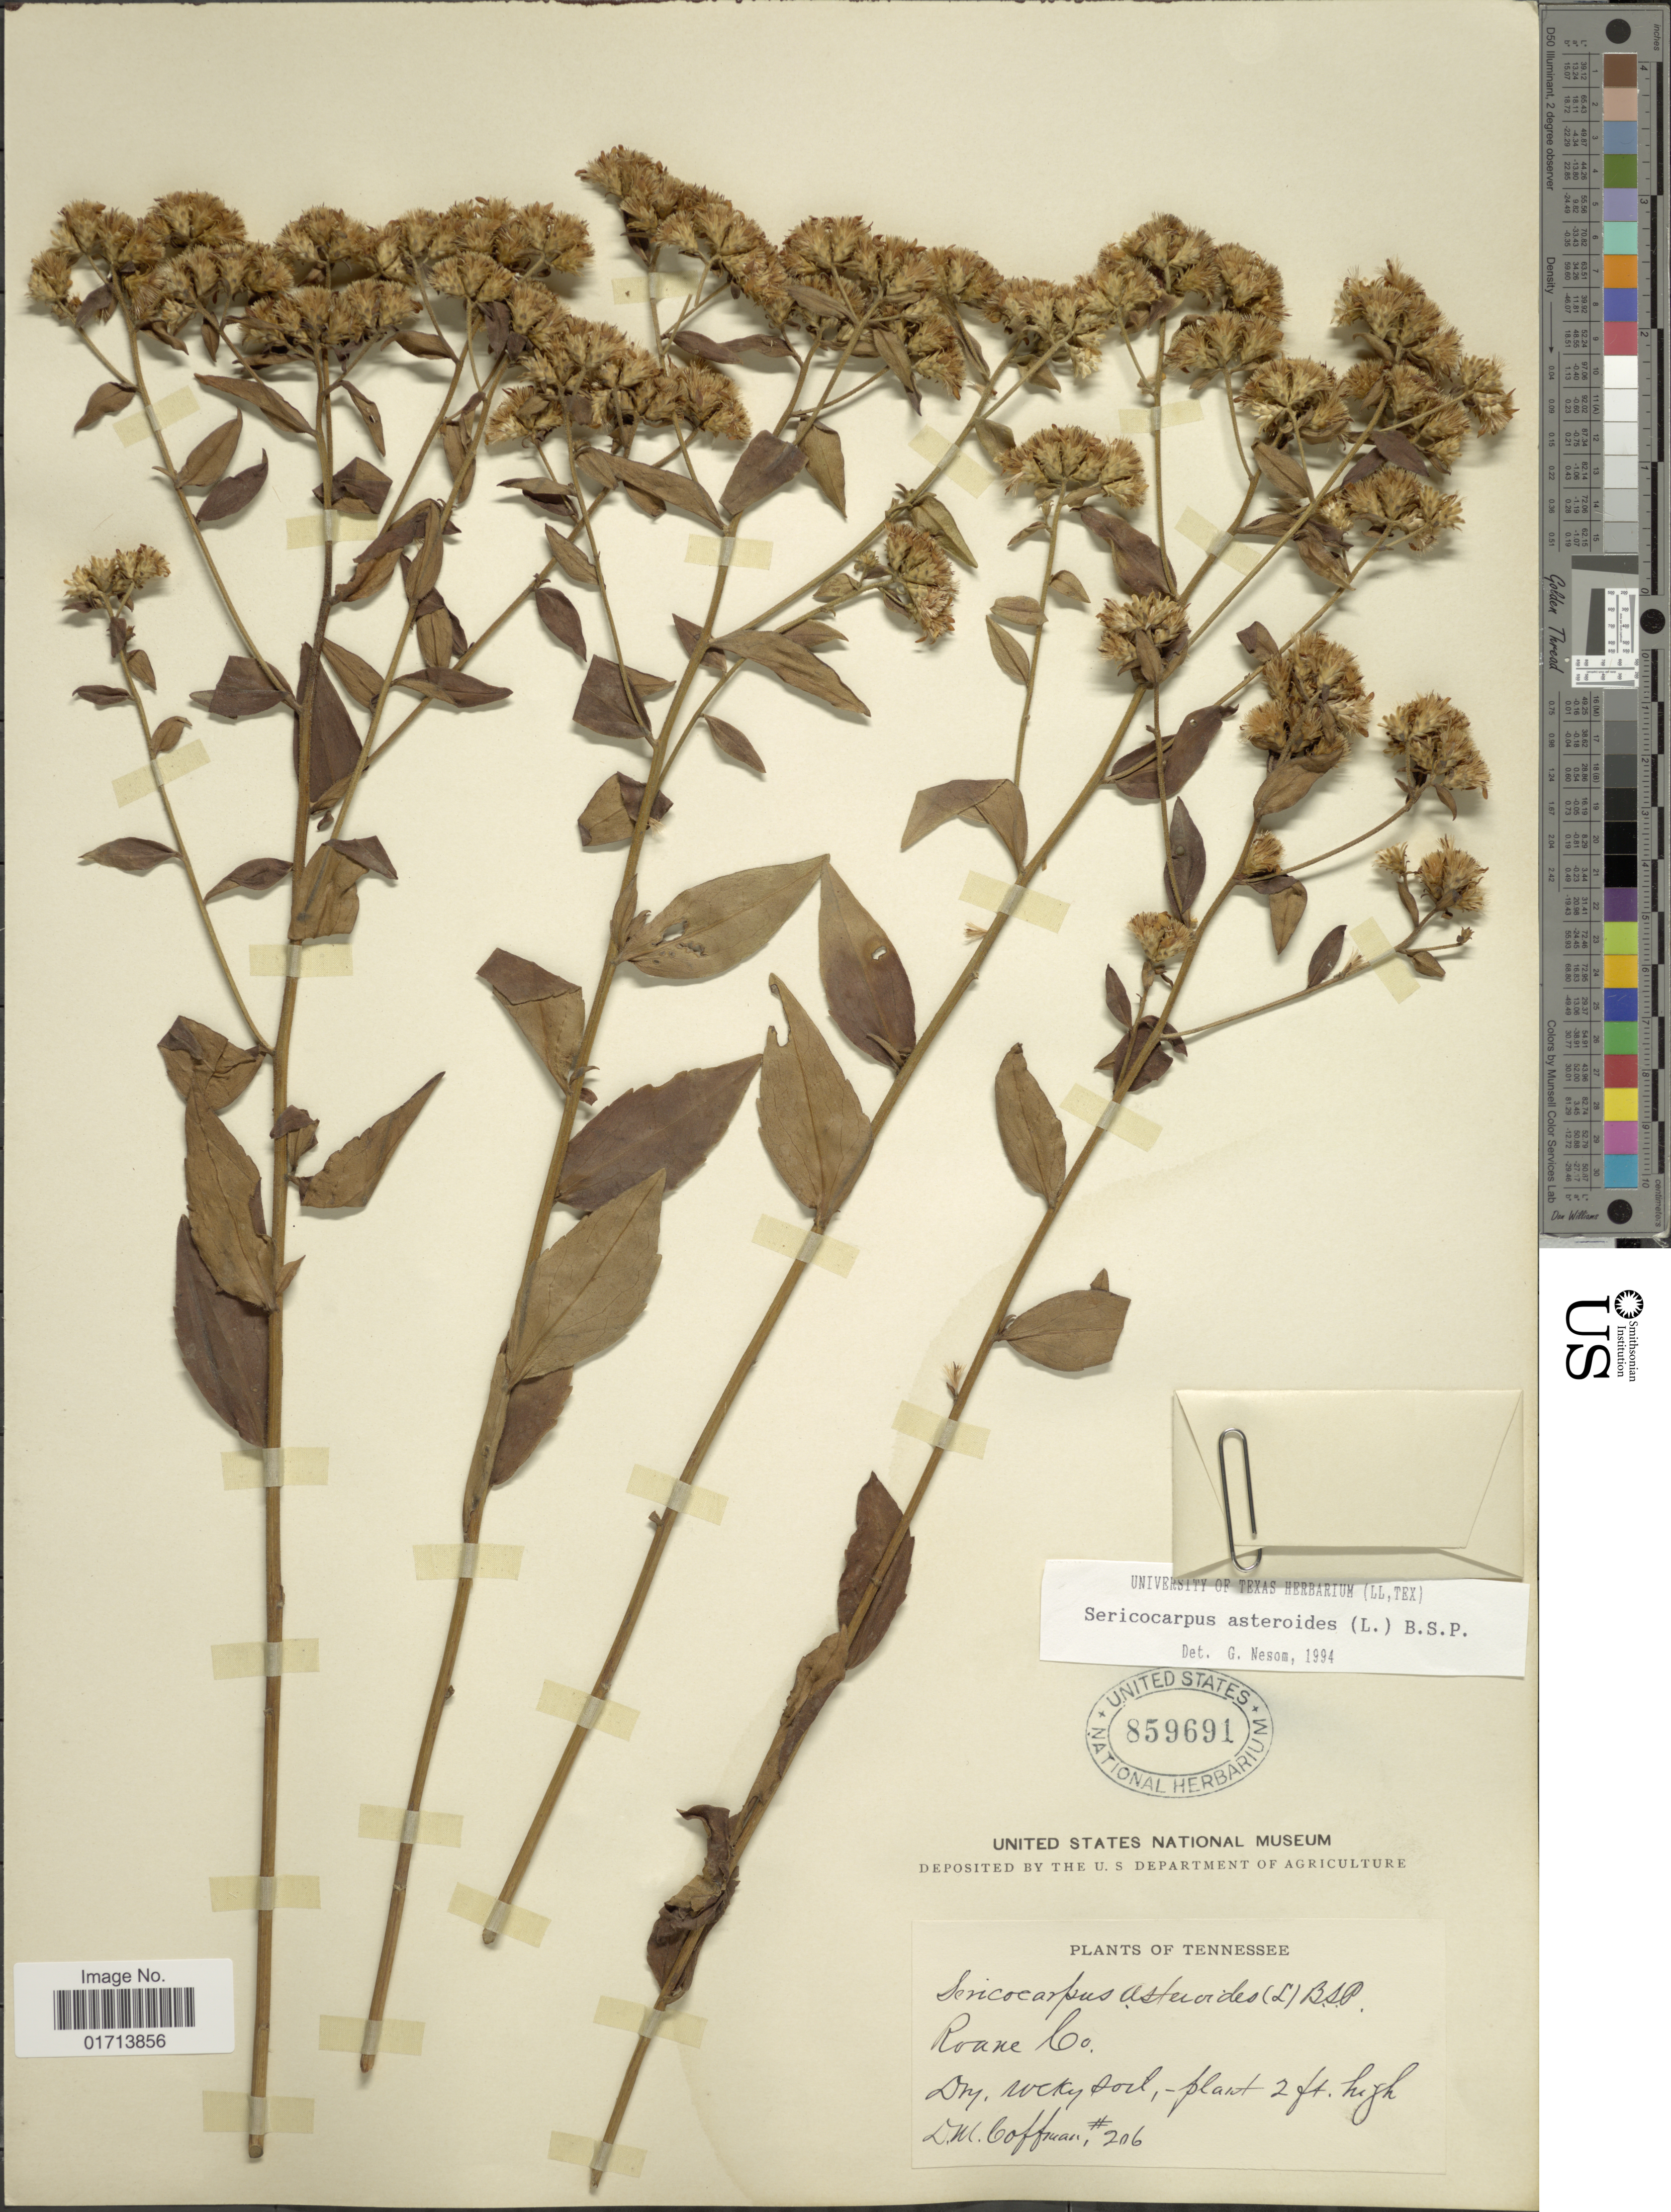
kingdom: Plantae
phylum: Tracheophyta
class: Magnoliopsida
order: Asterales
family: Asteraceae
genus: Sericocarpus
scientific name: Sericocarpus asteroides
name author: (L.) Britton, Stearns & Poggenb.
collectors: D. M. Coffman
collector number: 206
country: United States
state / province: Tennessee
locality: Roane Co.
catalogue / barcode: US 859691